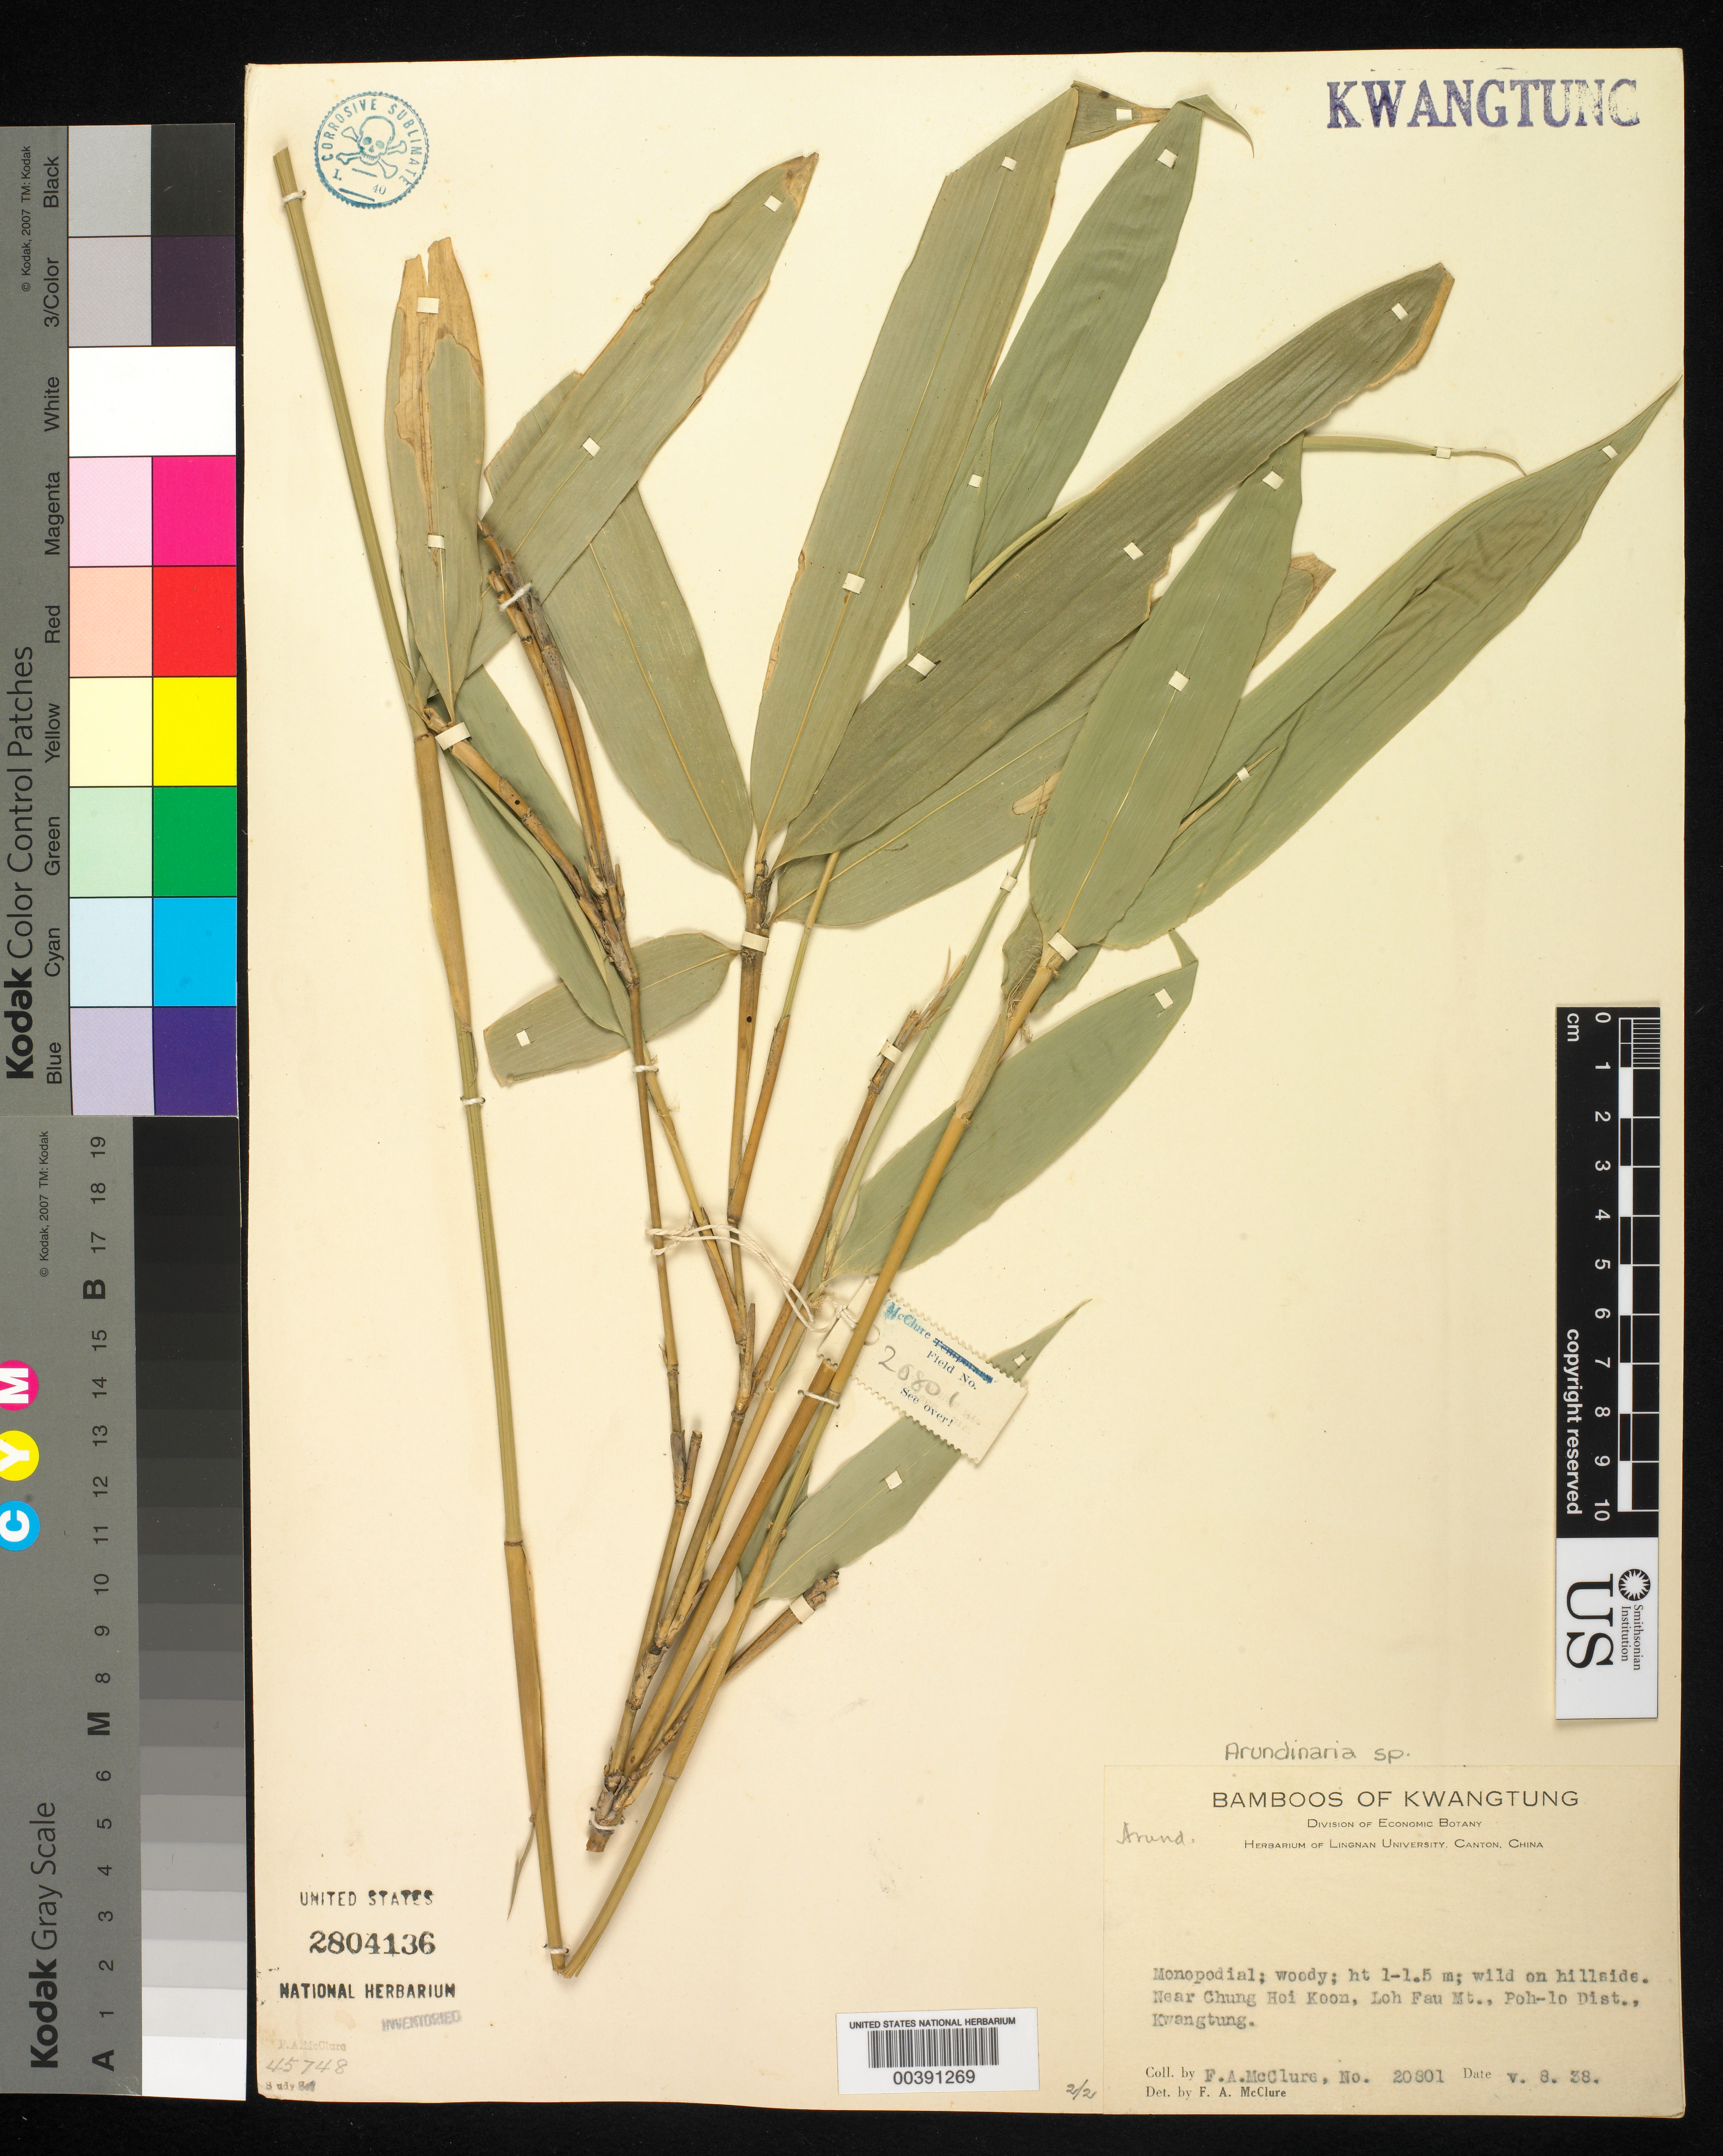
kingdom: Plantae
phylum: Tracheophyta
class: Liliopsida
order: Poales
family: Poaceae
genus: Arundinaria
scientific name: Arundinaria sp.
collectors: F. A. McClure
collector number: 20801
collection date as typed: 08 May 1938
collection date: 1938-05-08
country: China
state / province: Guangdong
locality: Poh-lo; loh fau mt.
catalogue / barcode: US 2804136